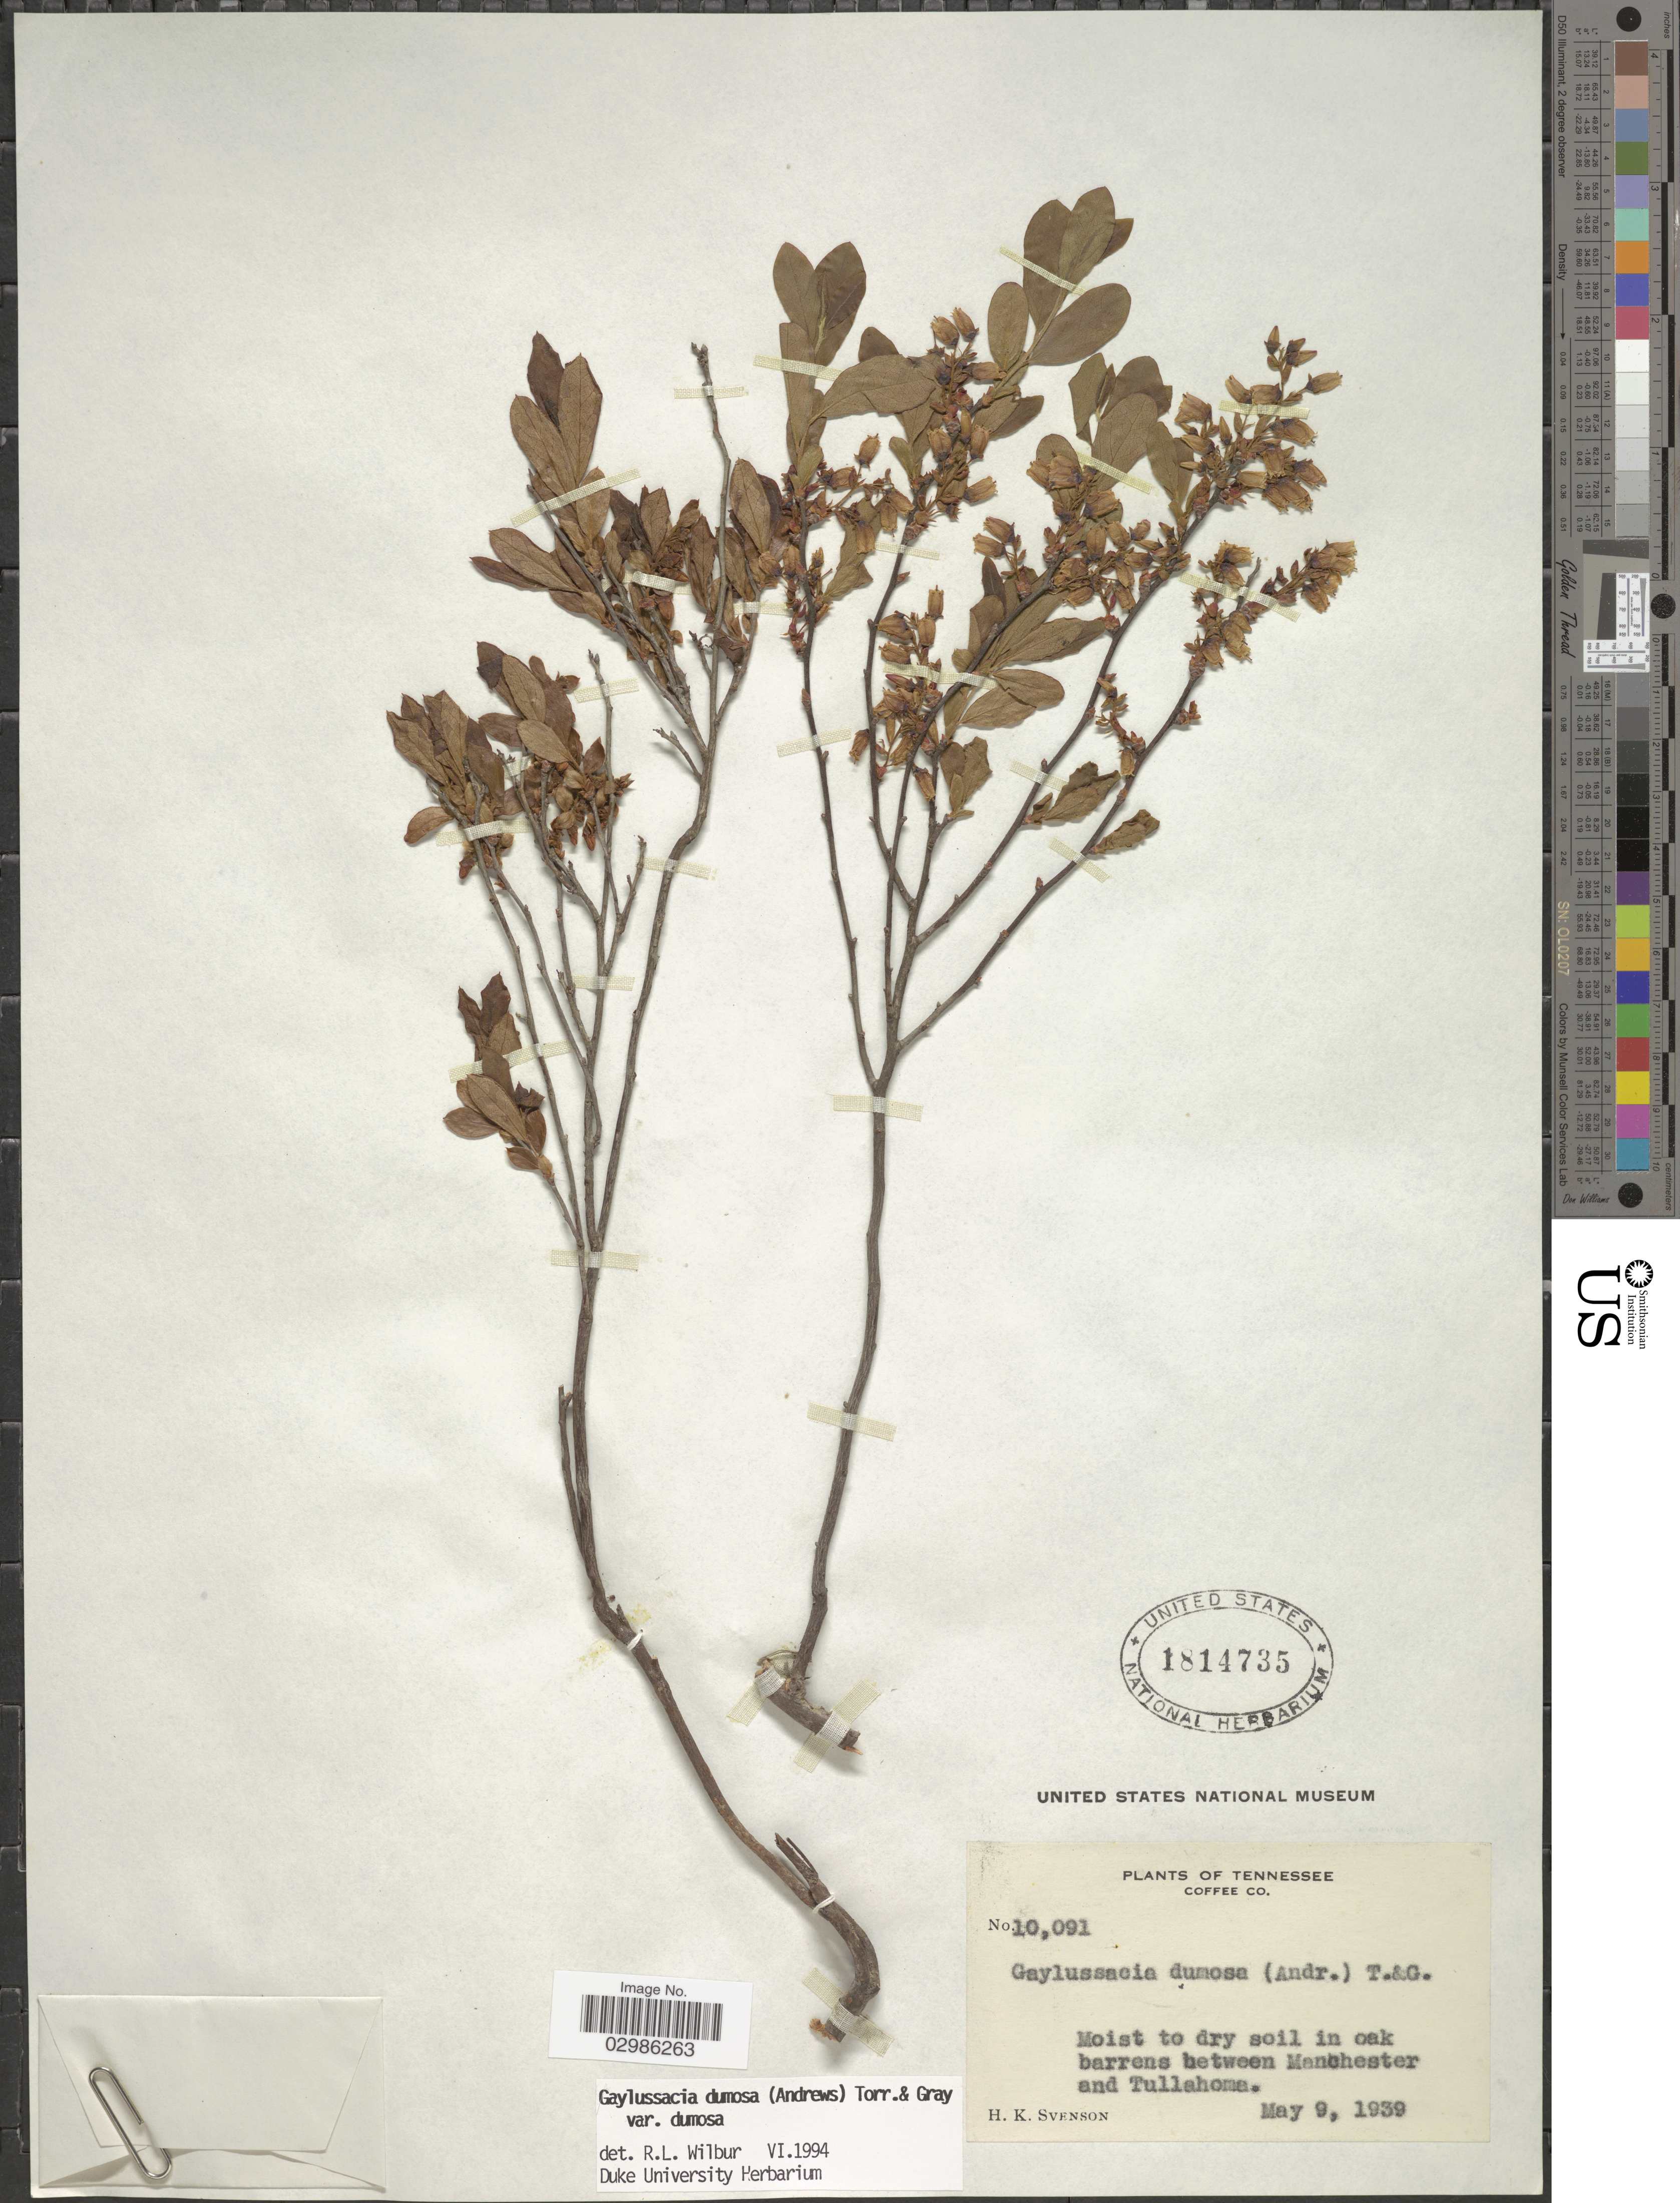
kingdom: Plantae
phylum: Tracheophyta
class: Magnoliopsida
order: Ericales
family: Ericaceae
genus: Gaylussacia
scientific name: Gaylussacia dumosa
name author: (Andrews) Torr. & A. Gray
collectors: H. K. Svenson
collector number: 10091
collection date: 1939-05-09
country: United States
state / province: Tennessee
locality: Coffee Co., Moist dry soil in oak barrens between Manchester and Tullahoma.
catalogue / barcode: US 1814735